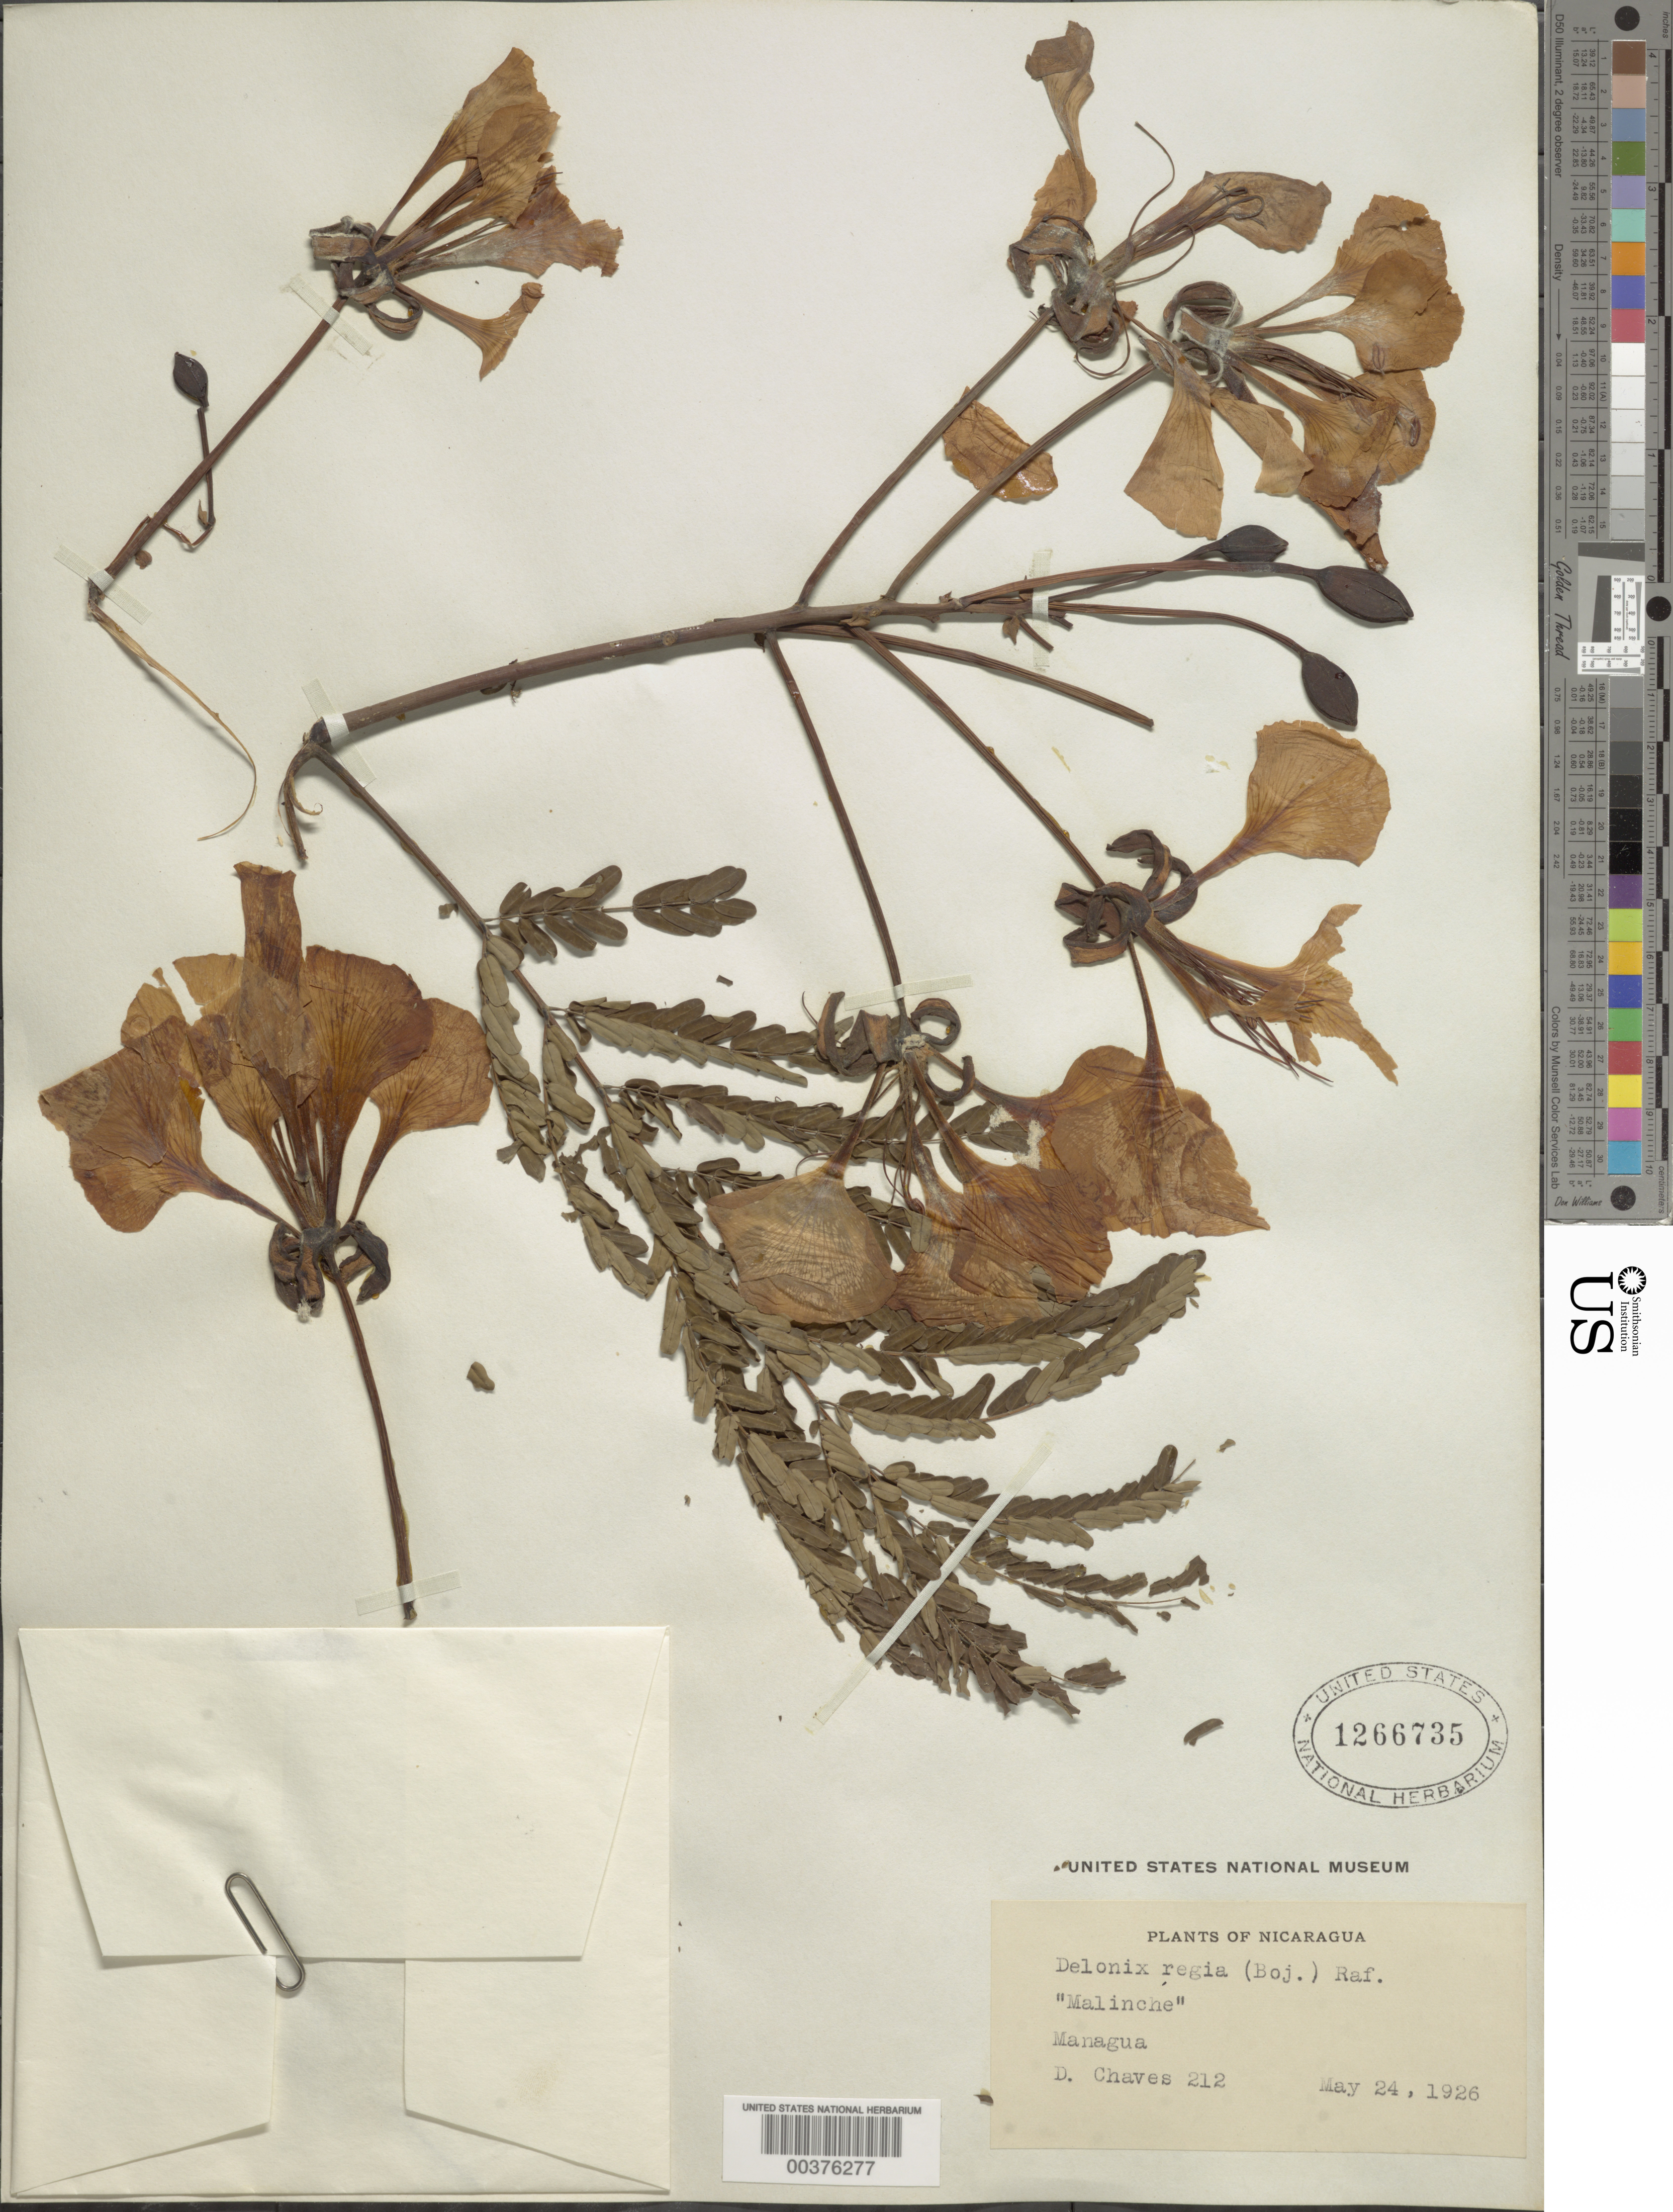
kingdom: Plantae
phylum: Tracheophyta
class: Magnoliopsida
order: Fabales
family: Fabaceae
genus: Delonix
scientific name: Delonix regia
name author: (Bojer ex Hook.) Raf.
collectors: D. Chaves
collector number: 212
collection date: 1926-05-24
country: Nicaragua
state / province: Managua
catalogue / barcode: US 1266735